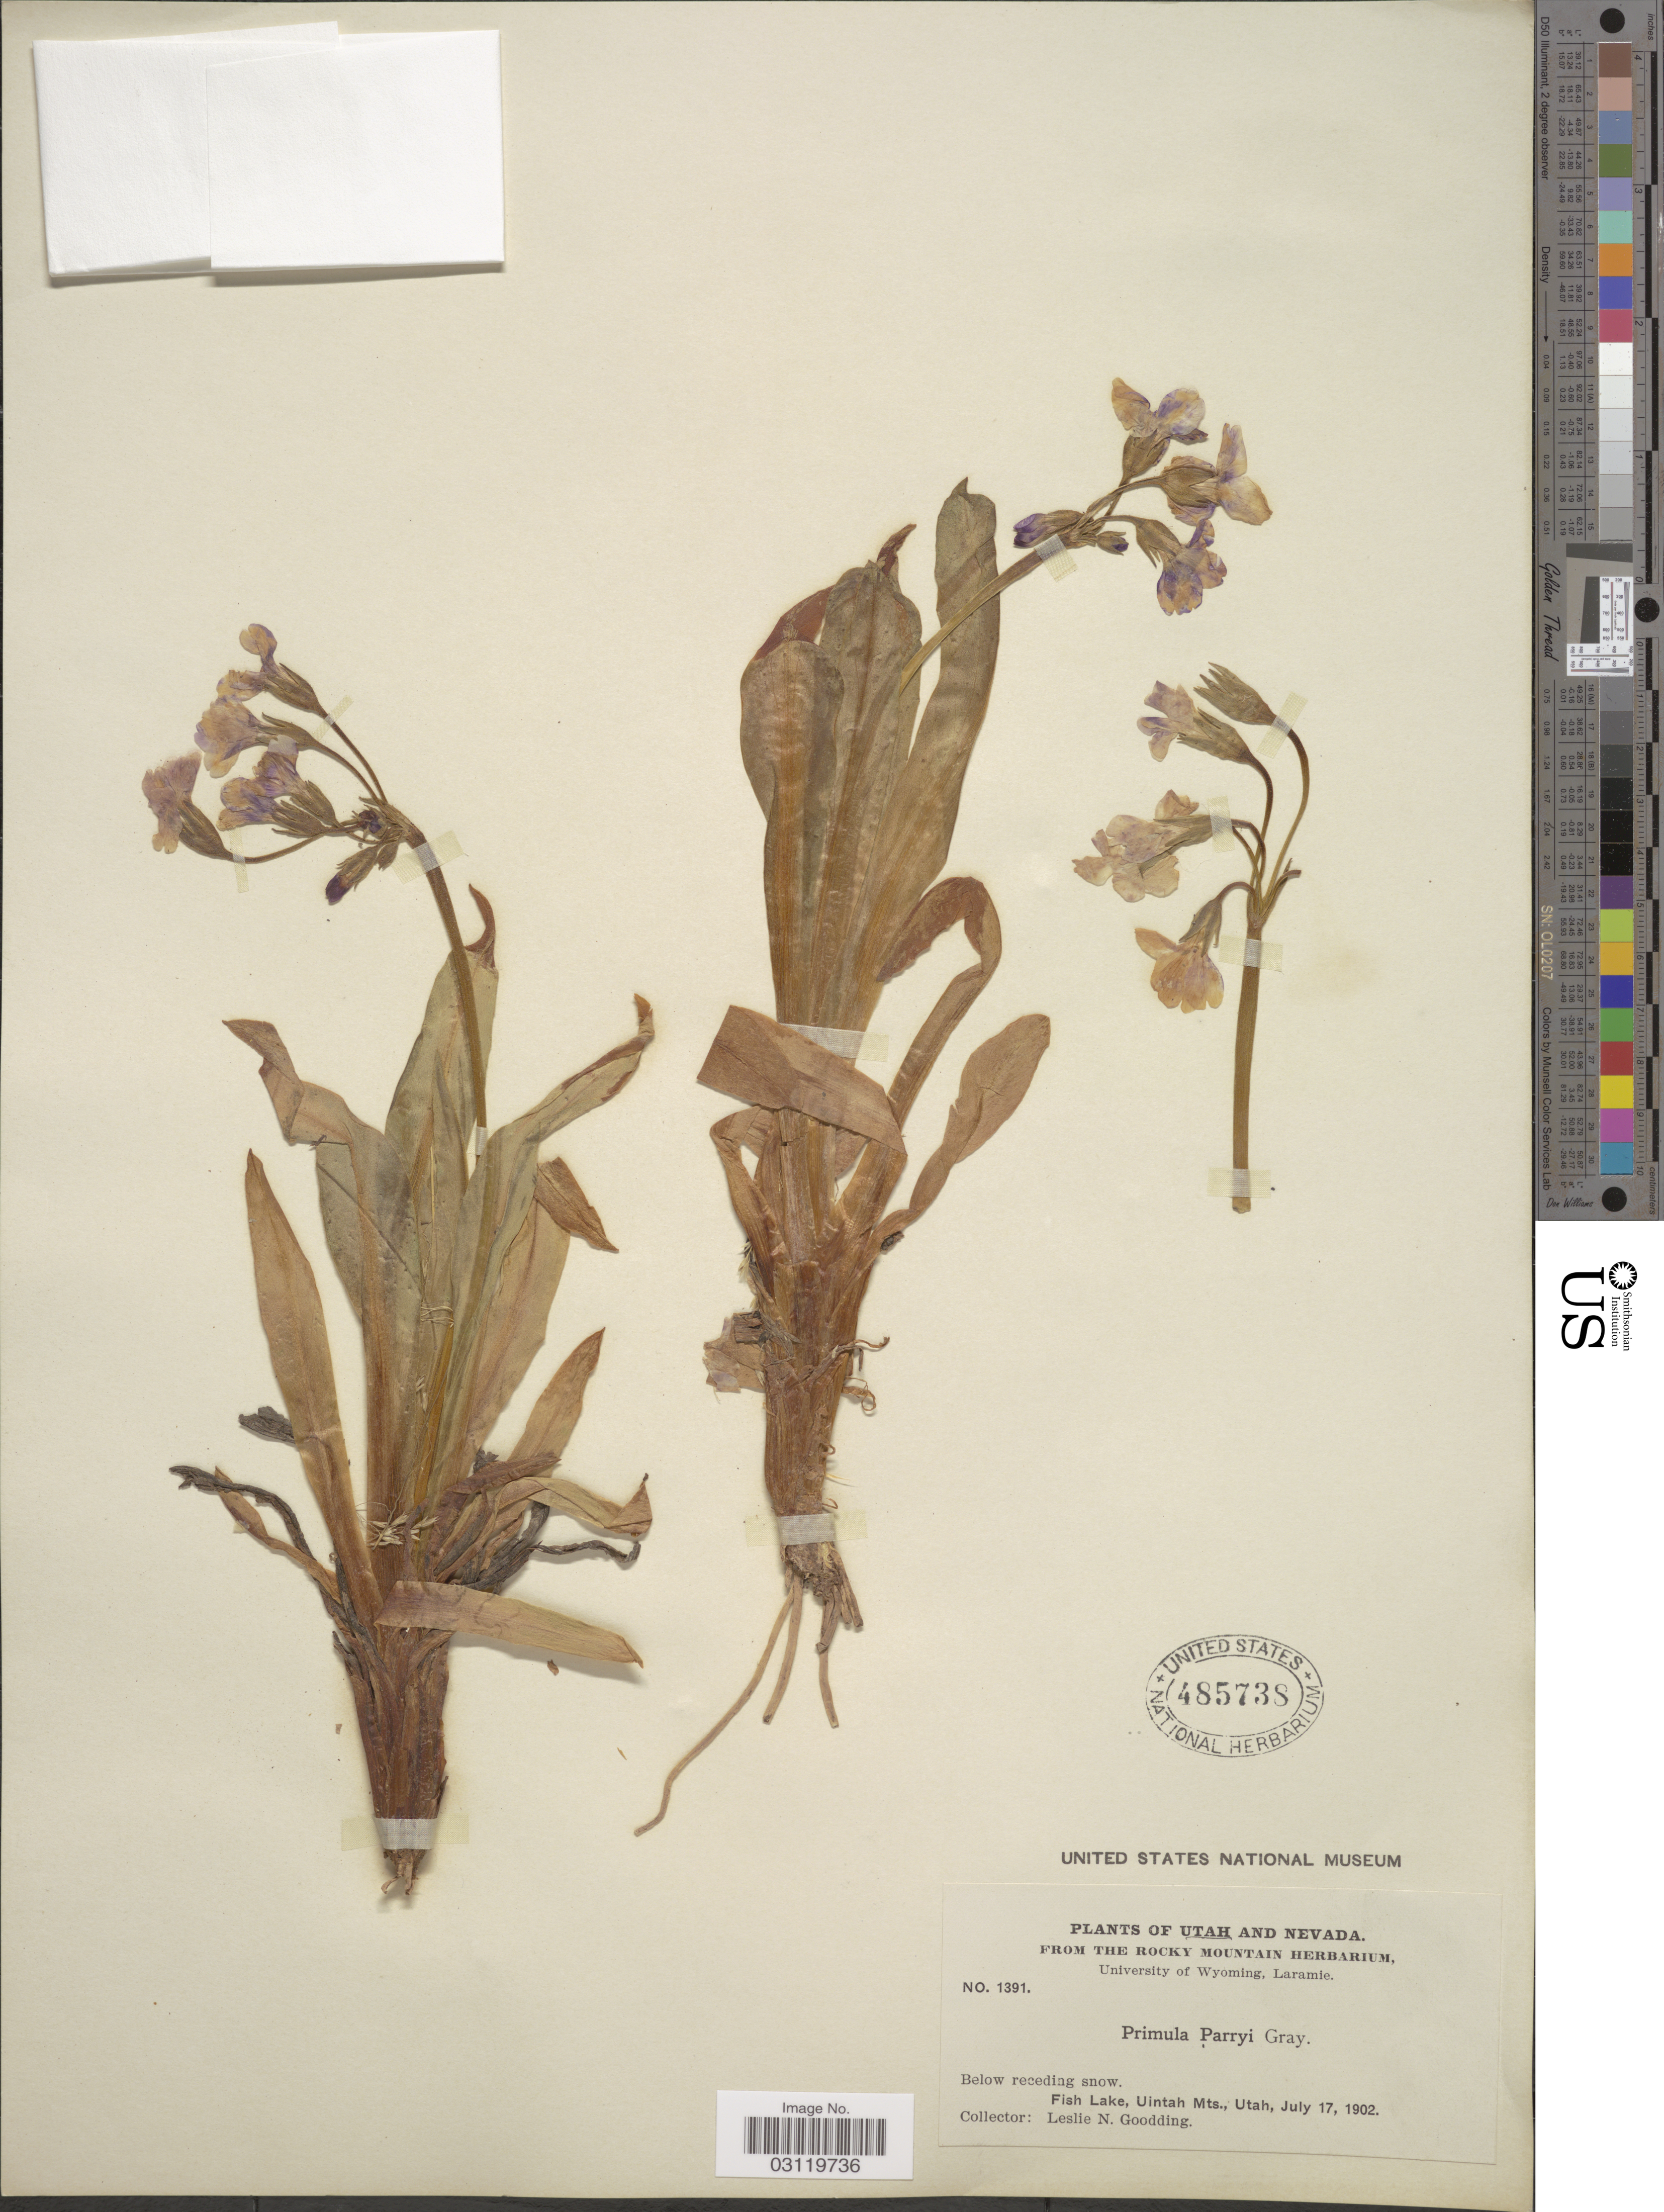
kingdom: Plantae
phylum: Tracheophyta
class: Magnoliopsida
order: Ericales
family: Primulaceae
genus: Primula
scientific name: Primula parryi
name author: A. Gray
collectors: L. N. Goodding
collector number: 1391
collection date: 1902-07-17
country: United States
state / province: Utah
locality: Fish Lake, Uintah Mts.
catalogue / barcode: US 485738